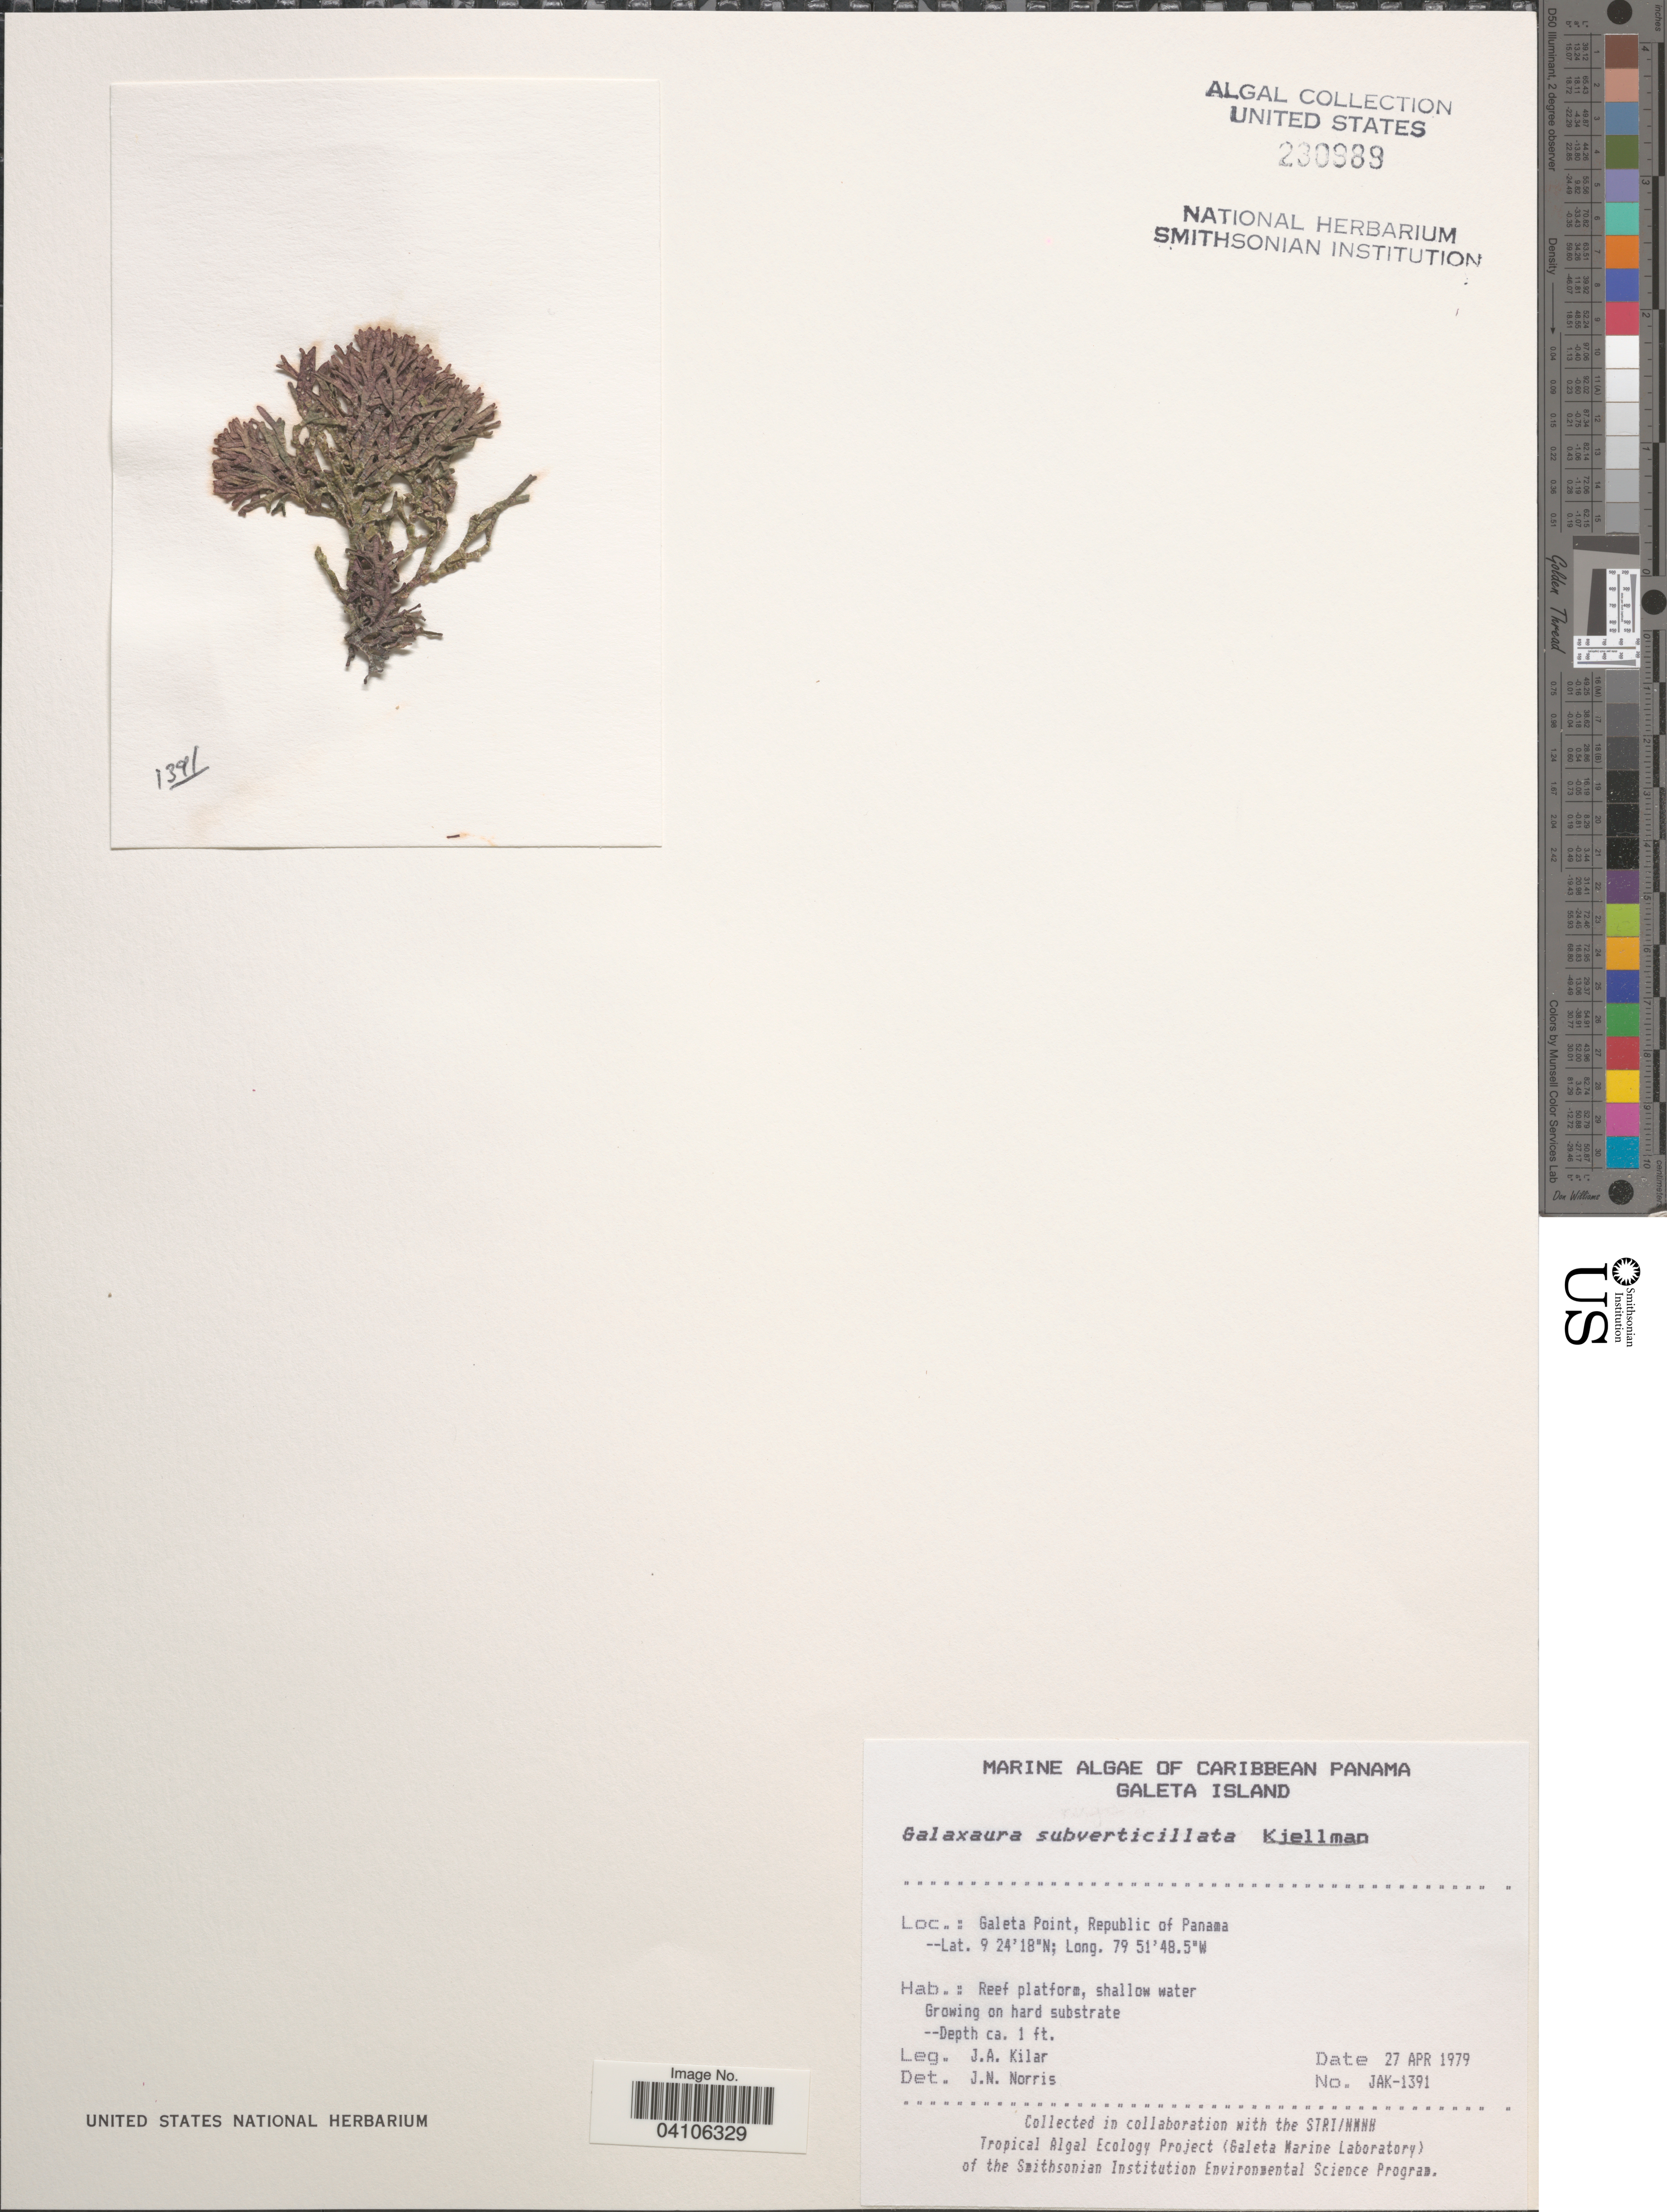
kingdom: Plantae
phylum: Rhodophyta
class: Florideophyceae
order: Nemaliales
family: Galaxauraceae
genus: Galaxaura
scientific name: Galaxaura rugosa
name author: (Ellis & Sol.) J.V.Lamouroux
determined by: Algae name updating Project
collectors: J. A. Kilar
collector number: JAK-1391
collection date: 1979-04-27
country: Panama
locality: Caribbean Panama. Galeta Point, Republic of Panama.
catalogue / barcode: US 230989